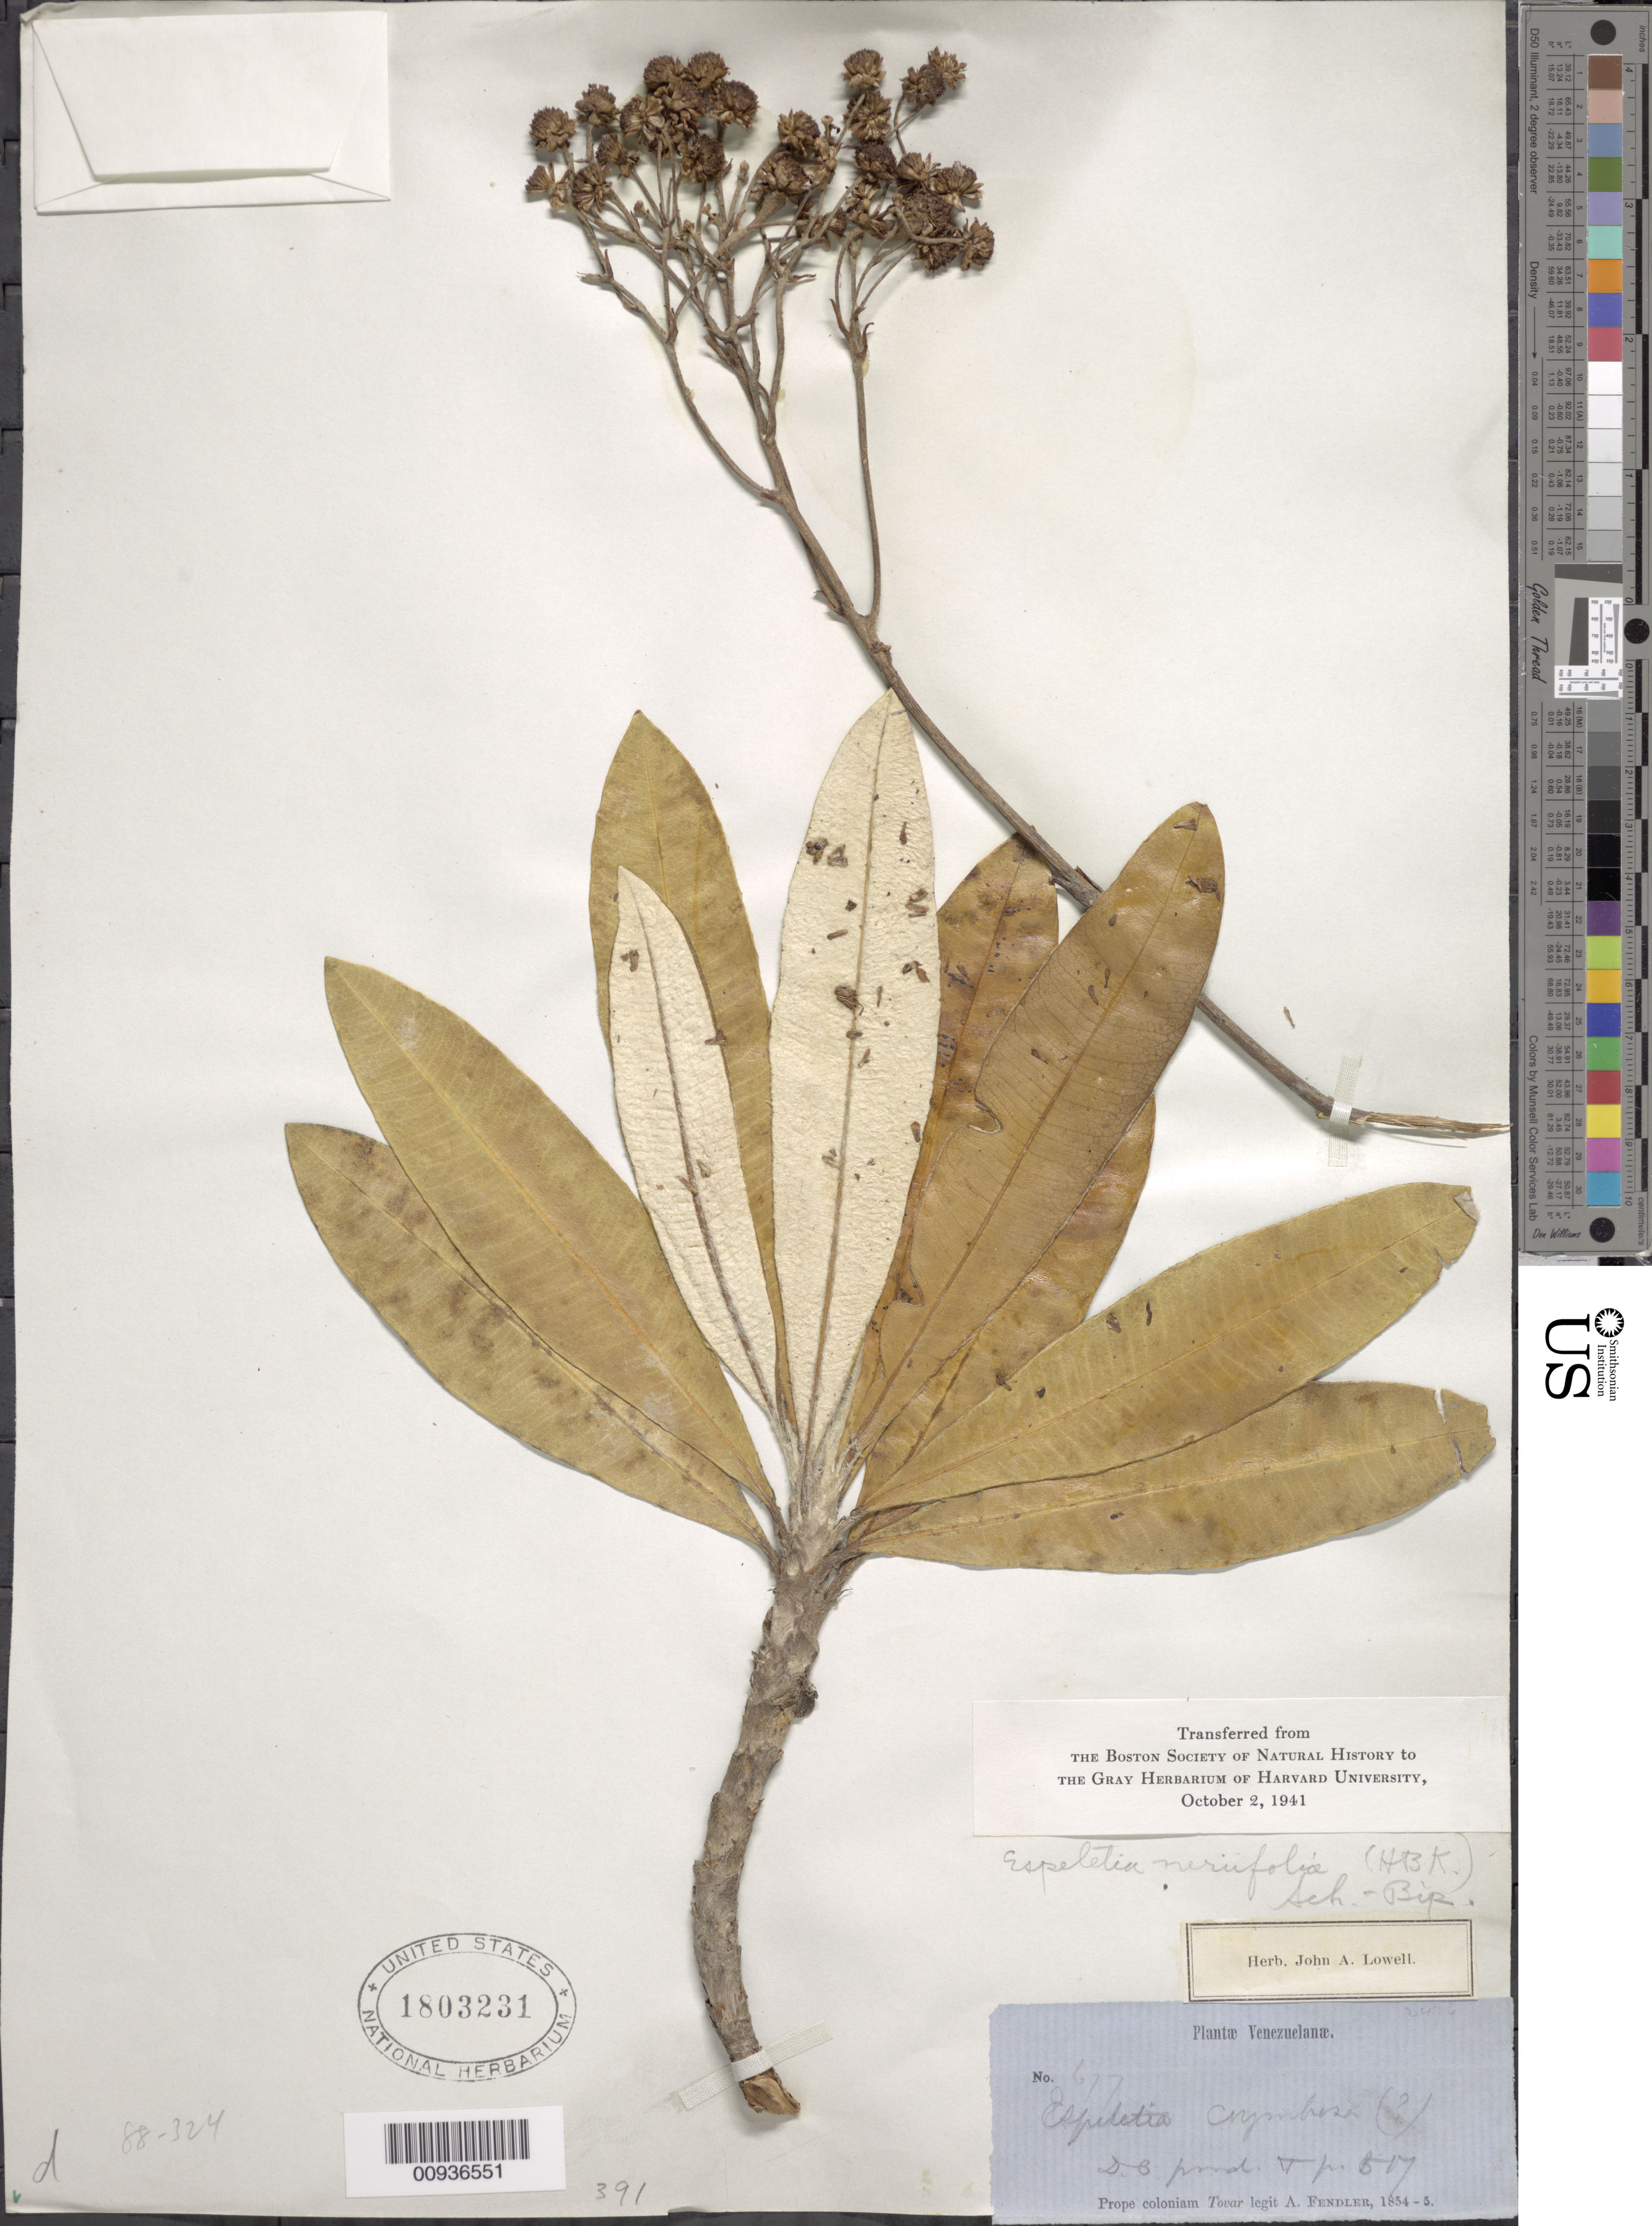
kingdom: Plantae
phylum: Tracheophyta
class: Magnoliopsida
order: Asterales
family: Asteraceae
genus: Libanothamnus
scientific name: Libanothamnus neriifolius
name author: (Sch. Bip. ex Wedd.) Ernst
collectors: A. Fendler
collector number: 677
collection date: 1854-01-01/1855-12-31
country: Venezuela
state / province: Aragua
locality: Prope colonian Tovar.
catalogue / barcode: US 1803231